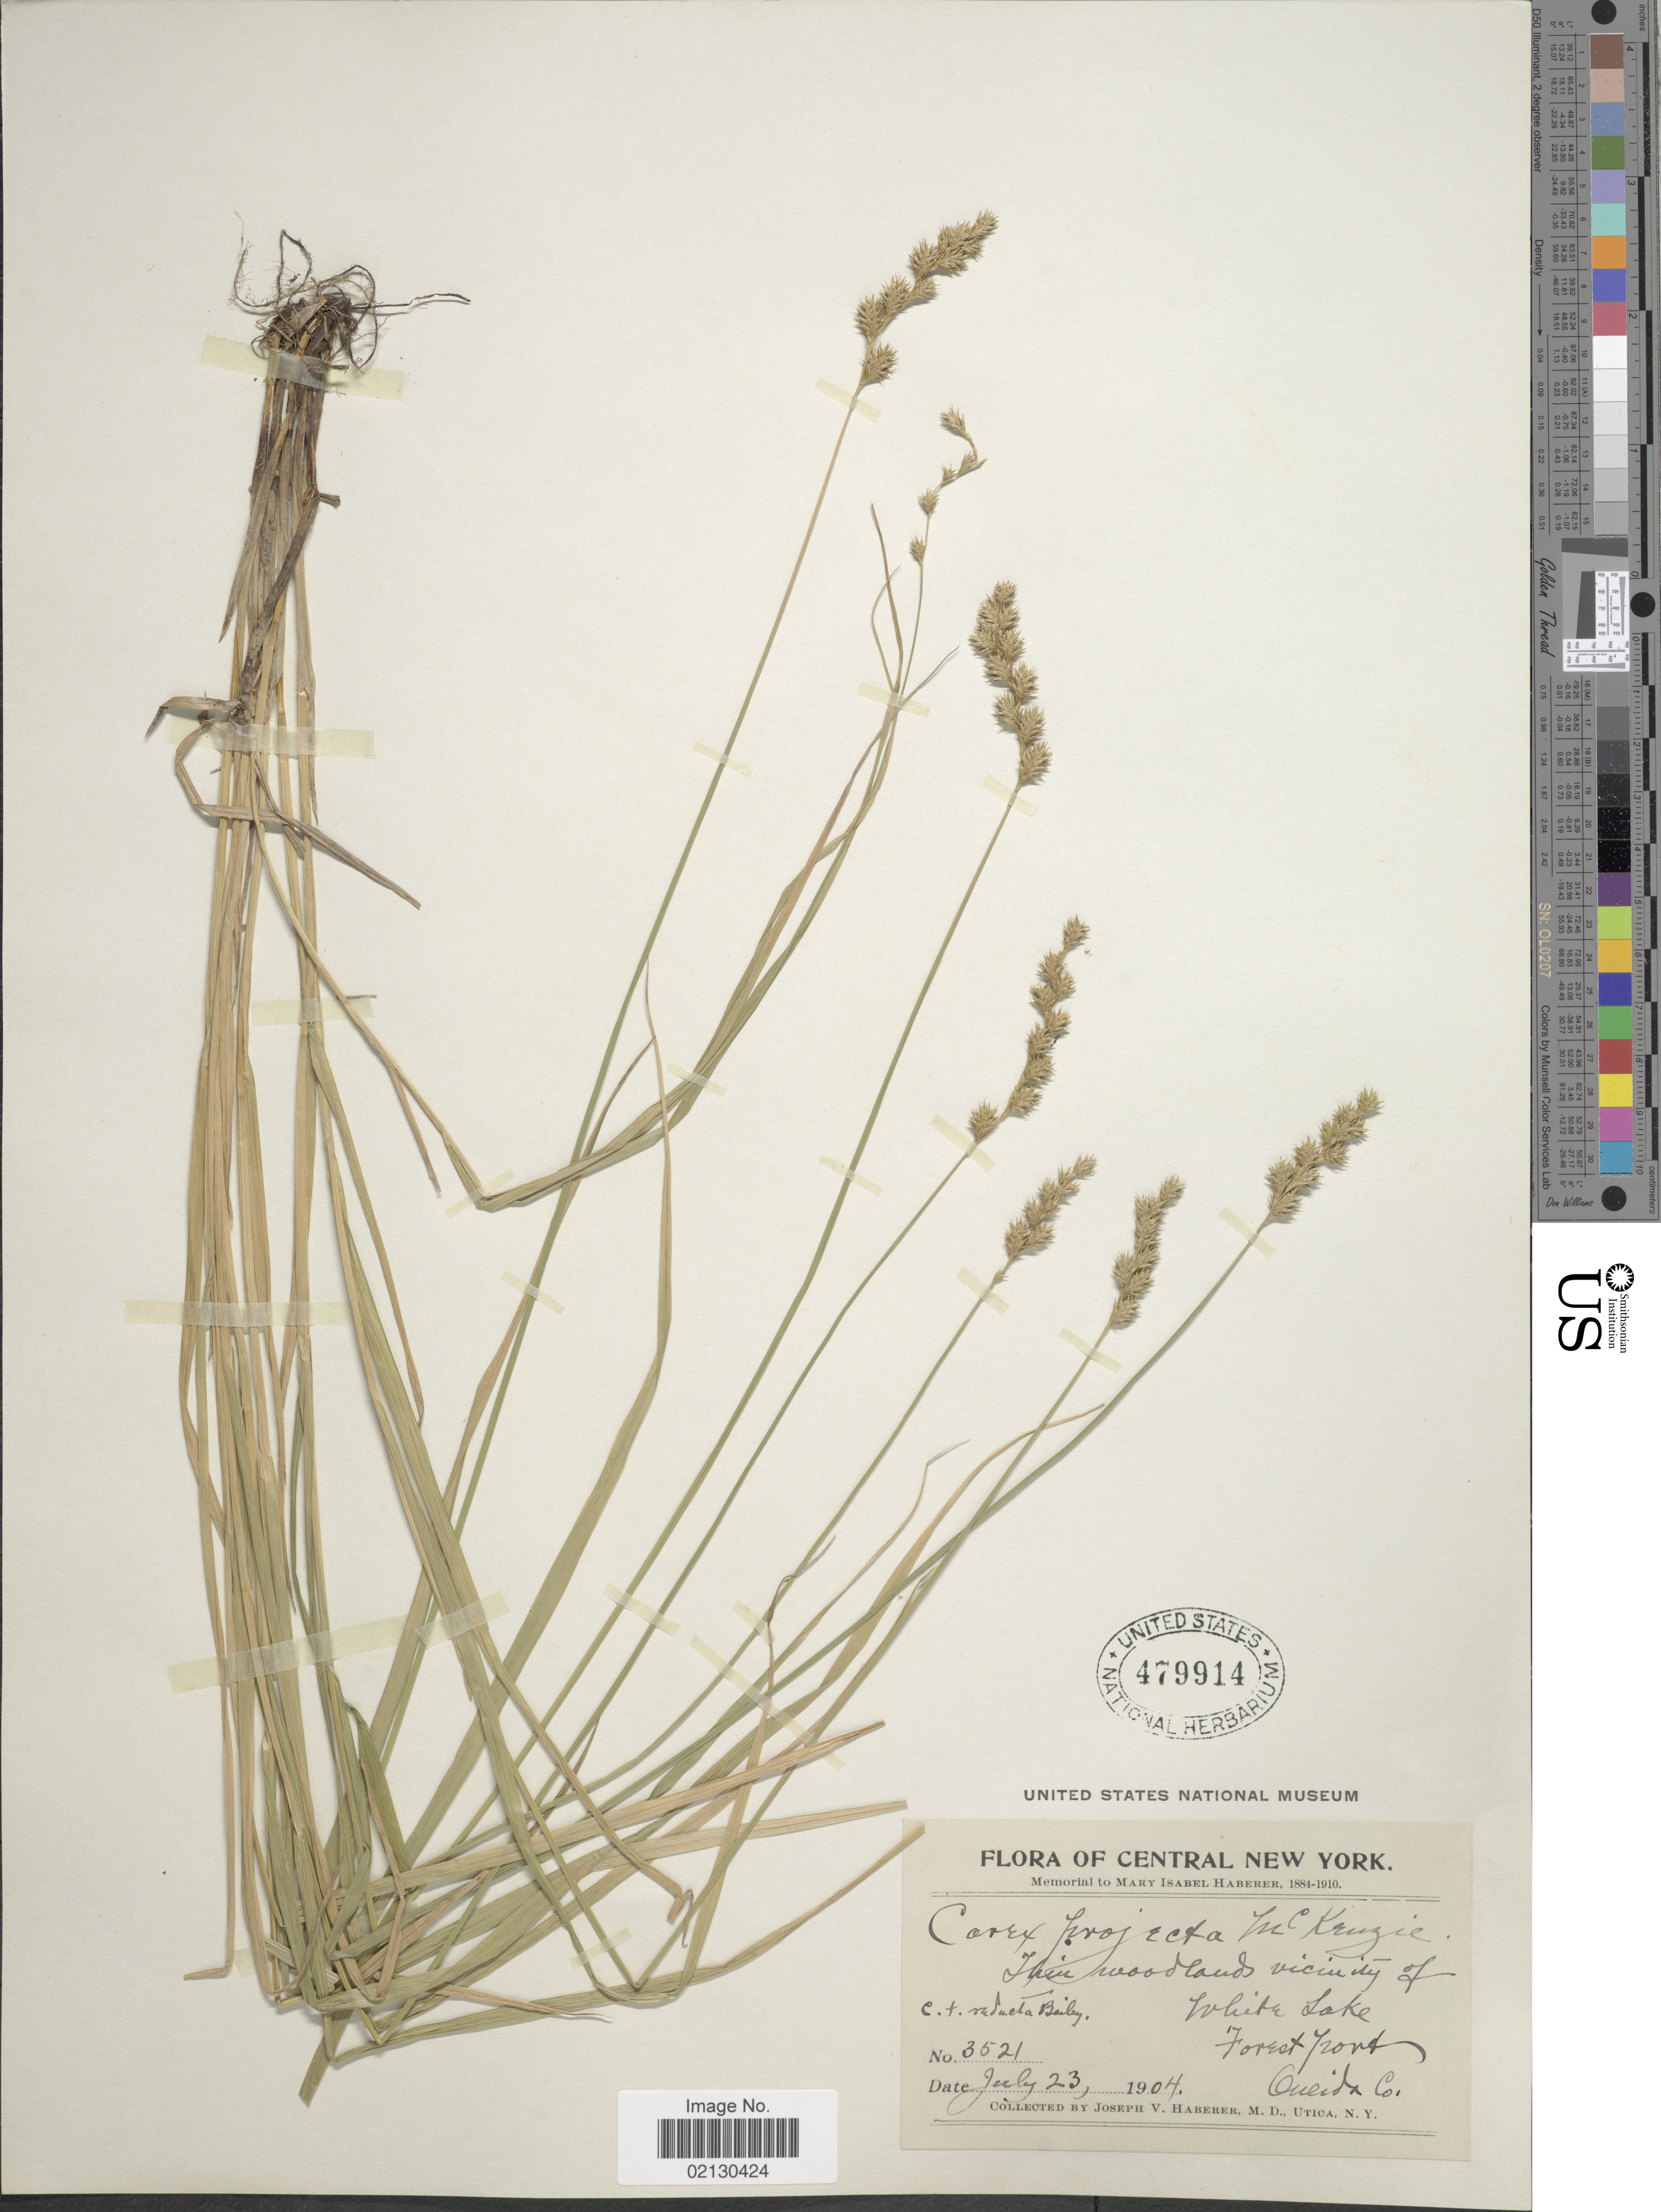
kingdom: Plantae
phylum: Tracheophyta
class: Liliopsida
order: Poales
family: Cyperaceae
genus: Carex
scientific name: Carex projecta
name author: Mack.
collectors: J. V. Haberer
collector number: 3521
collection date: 1904-07-23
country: United States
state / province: New York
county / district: Oneida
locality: Central New York. vicinity of White Lake. Forest front Oneida Co.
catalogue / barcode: US 479914